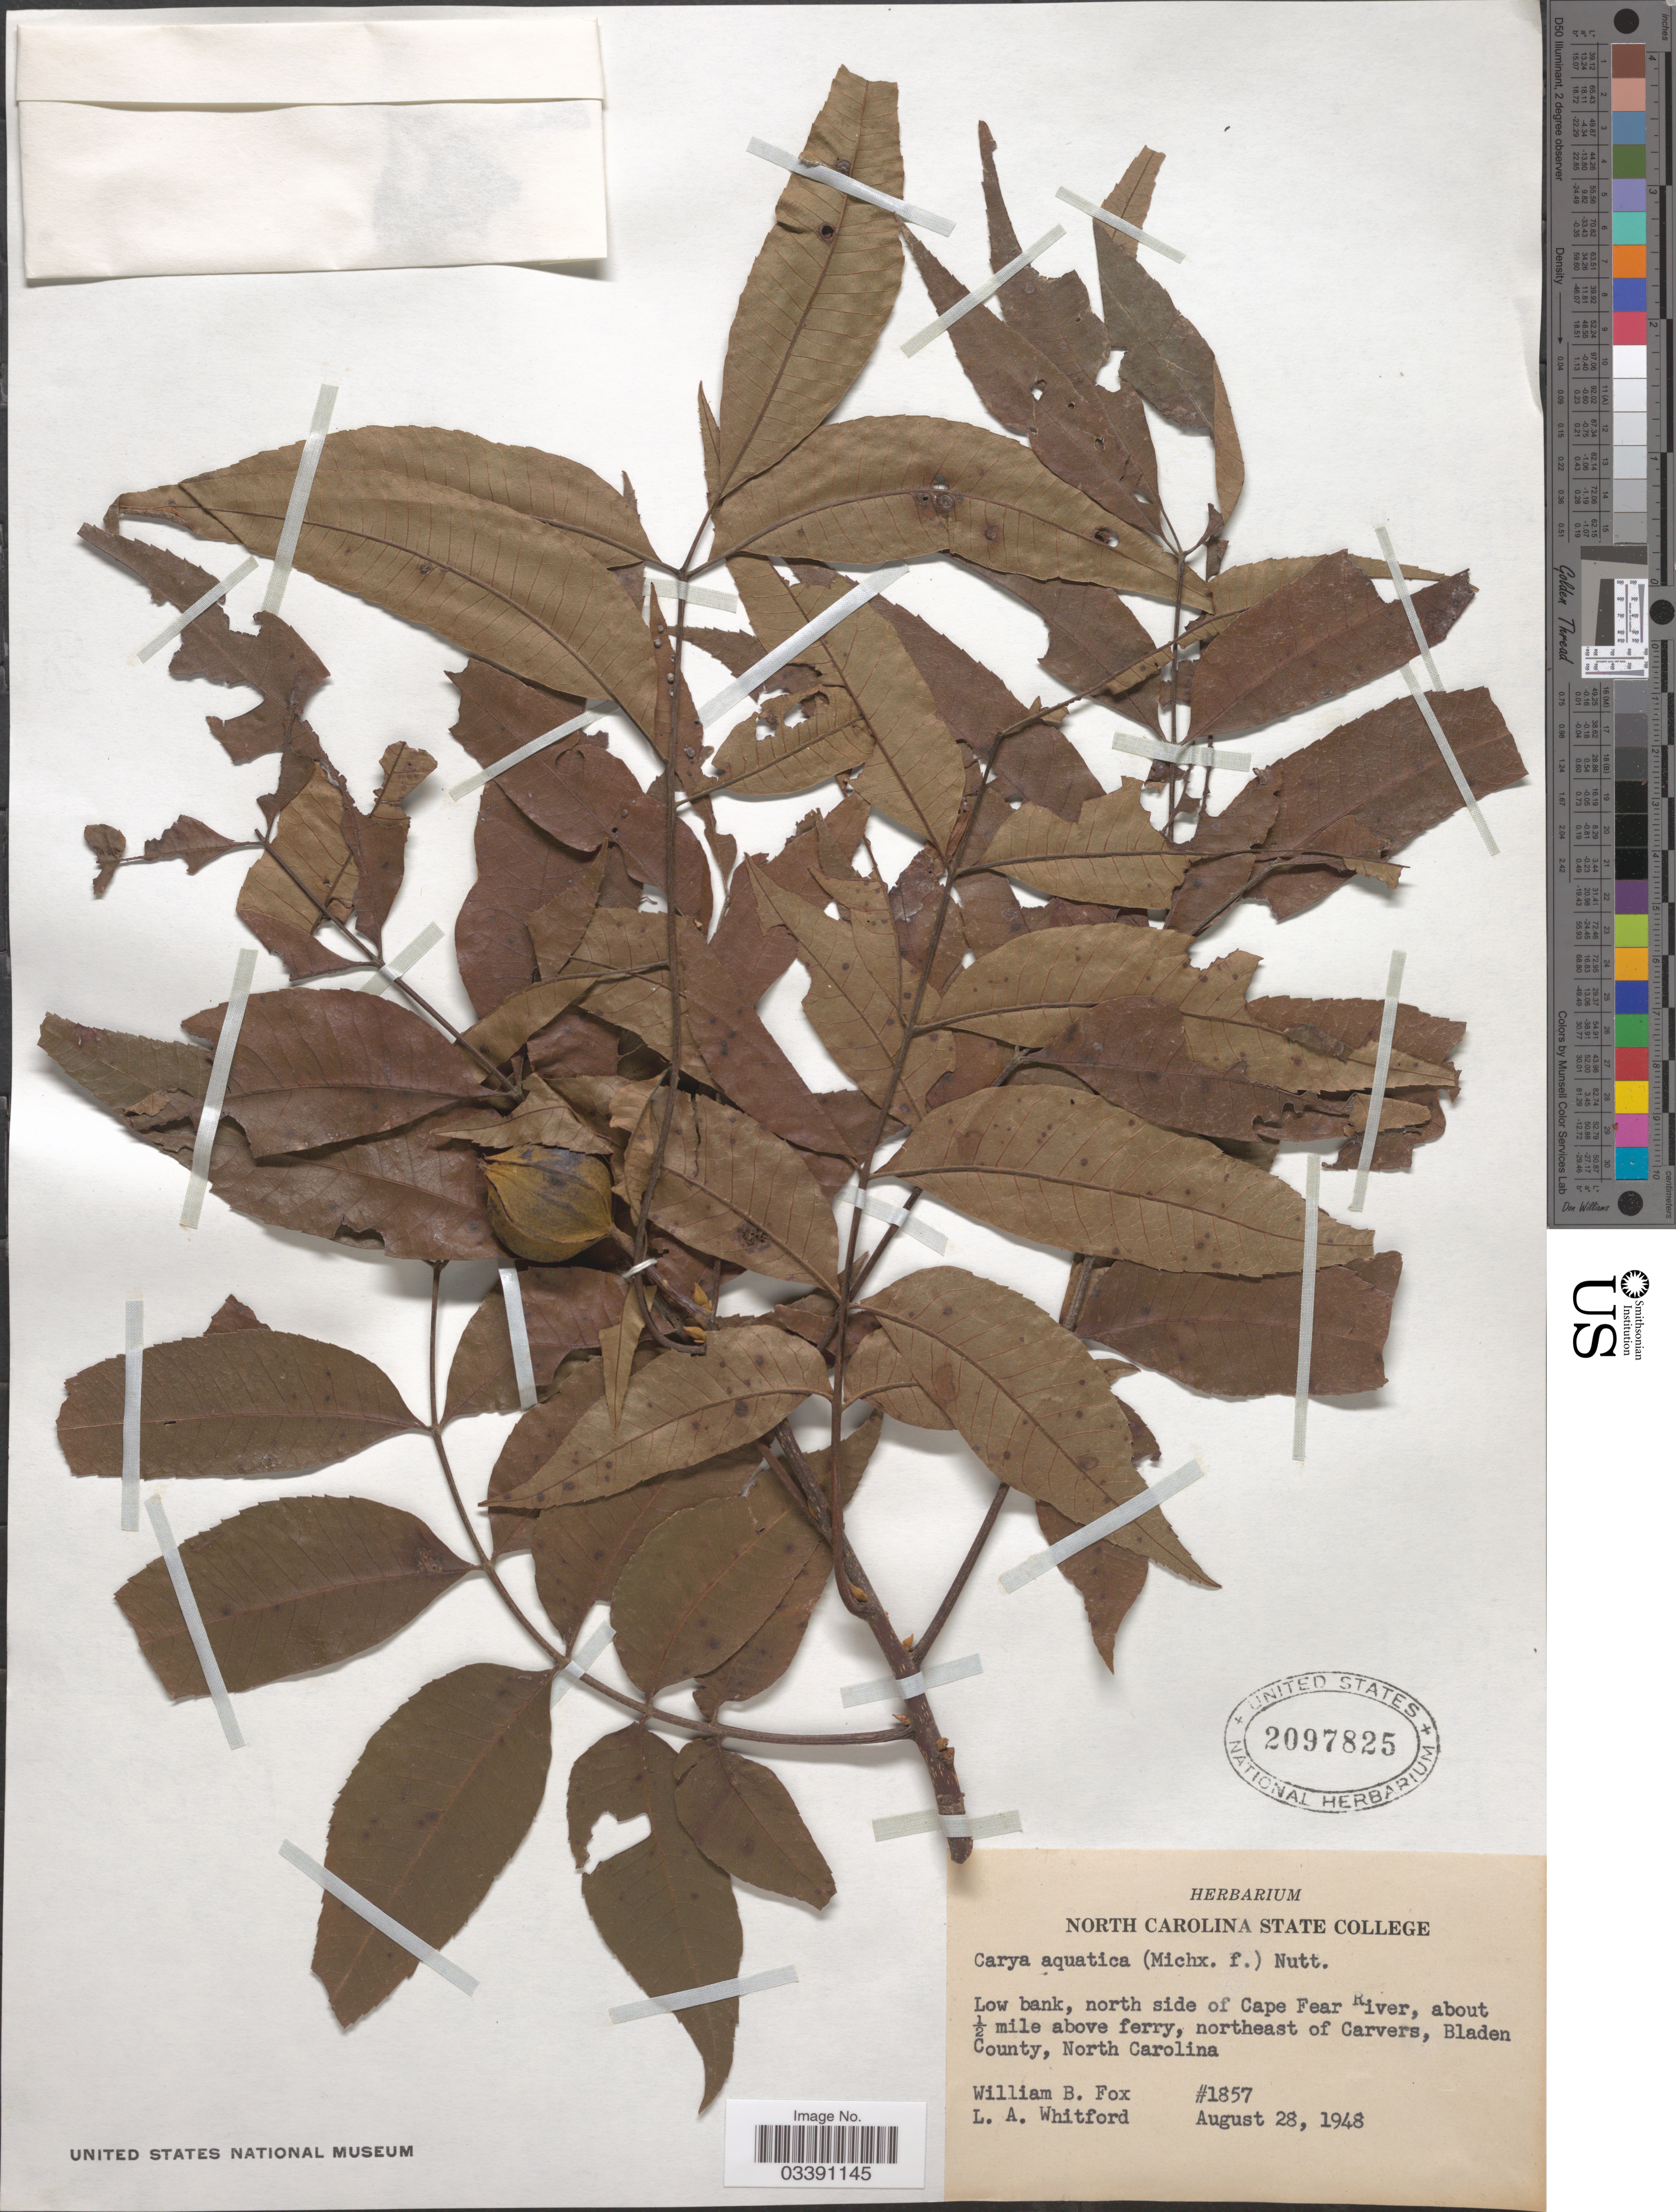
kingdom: Plantae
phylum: Tracheophyta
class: Magnoliopsida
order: Fagales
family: Juglandaceae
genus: Carya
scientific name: Carya aquatica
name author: (F. Michx.) Nutt.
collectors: W. B. Fox & L. Whitford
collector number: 1857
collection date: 1948-08-28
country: United States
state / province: North Carolina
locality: North side of Cape Fear River, about ½ mile above ferry, northeast of Carvers, Bladen County.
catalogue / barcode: US 2097825